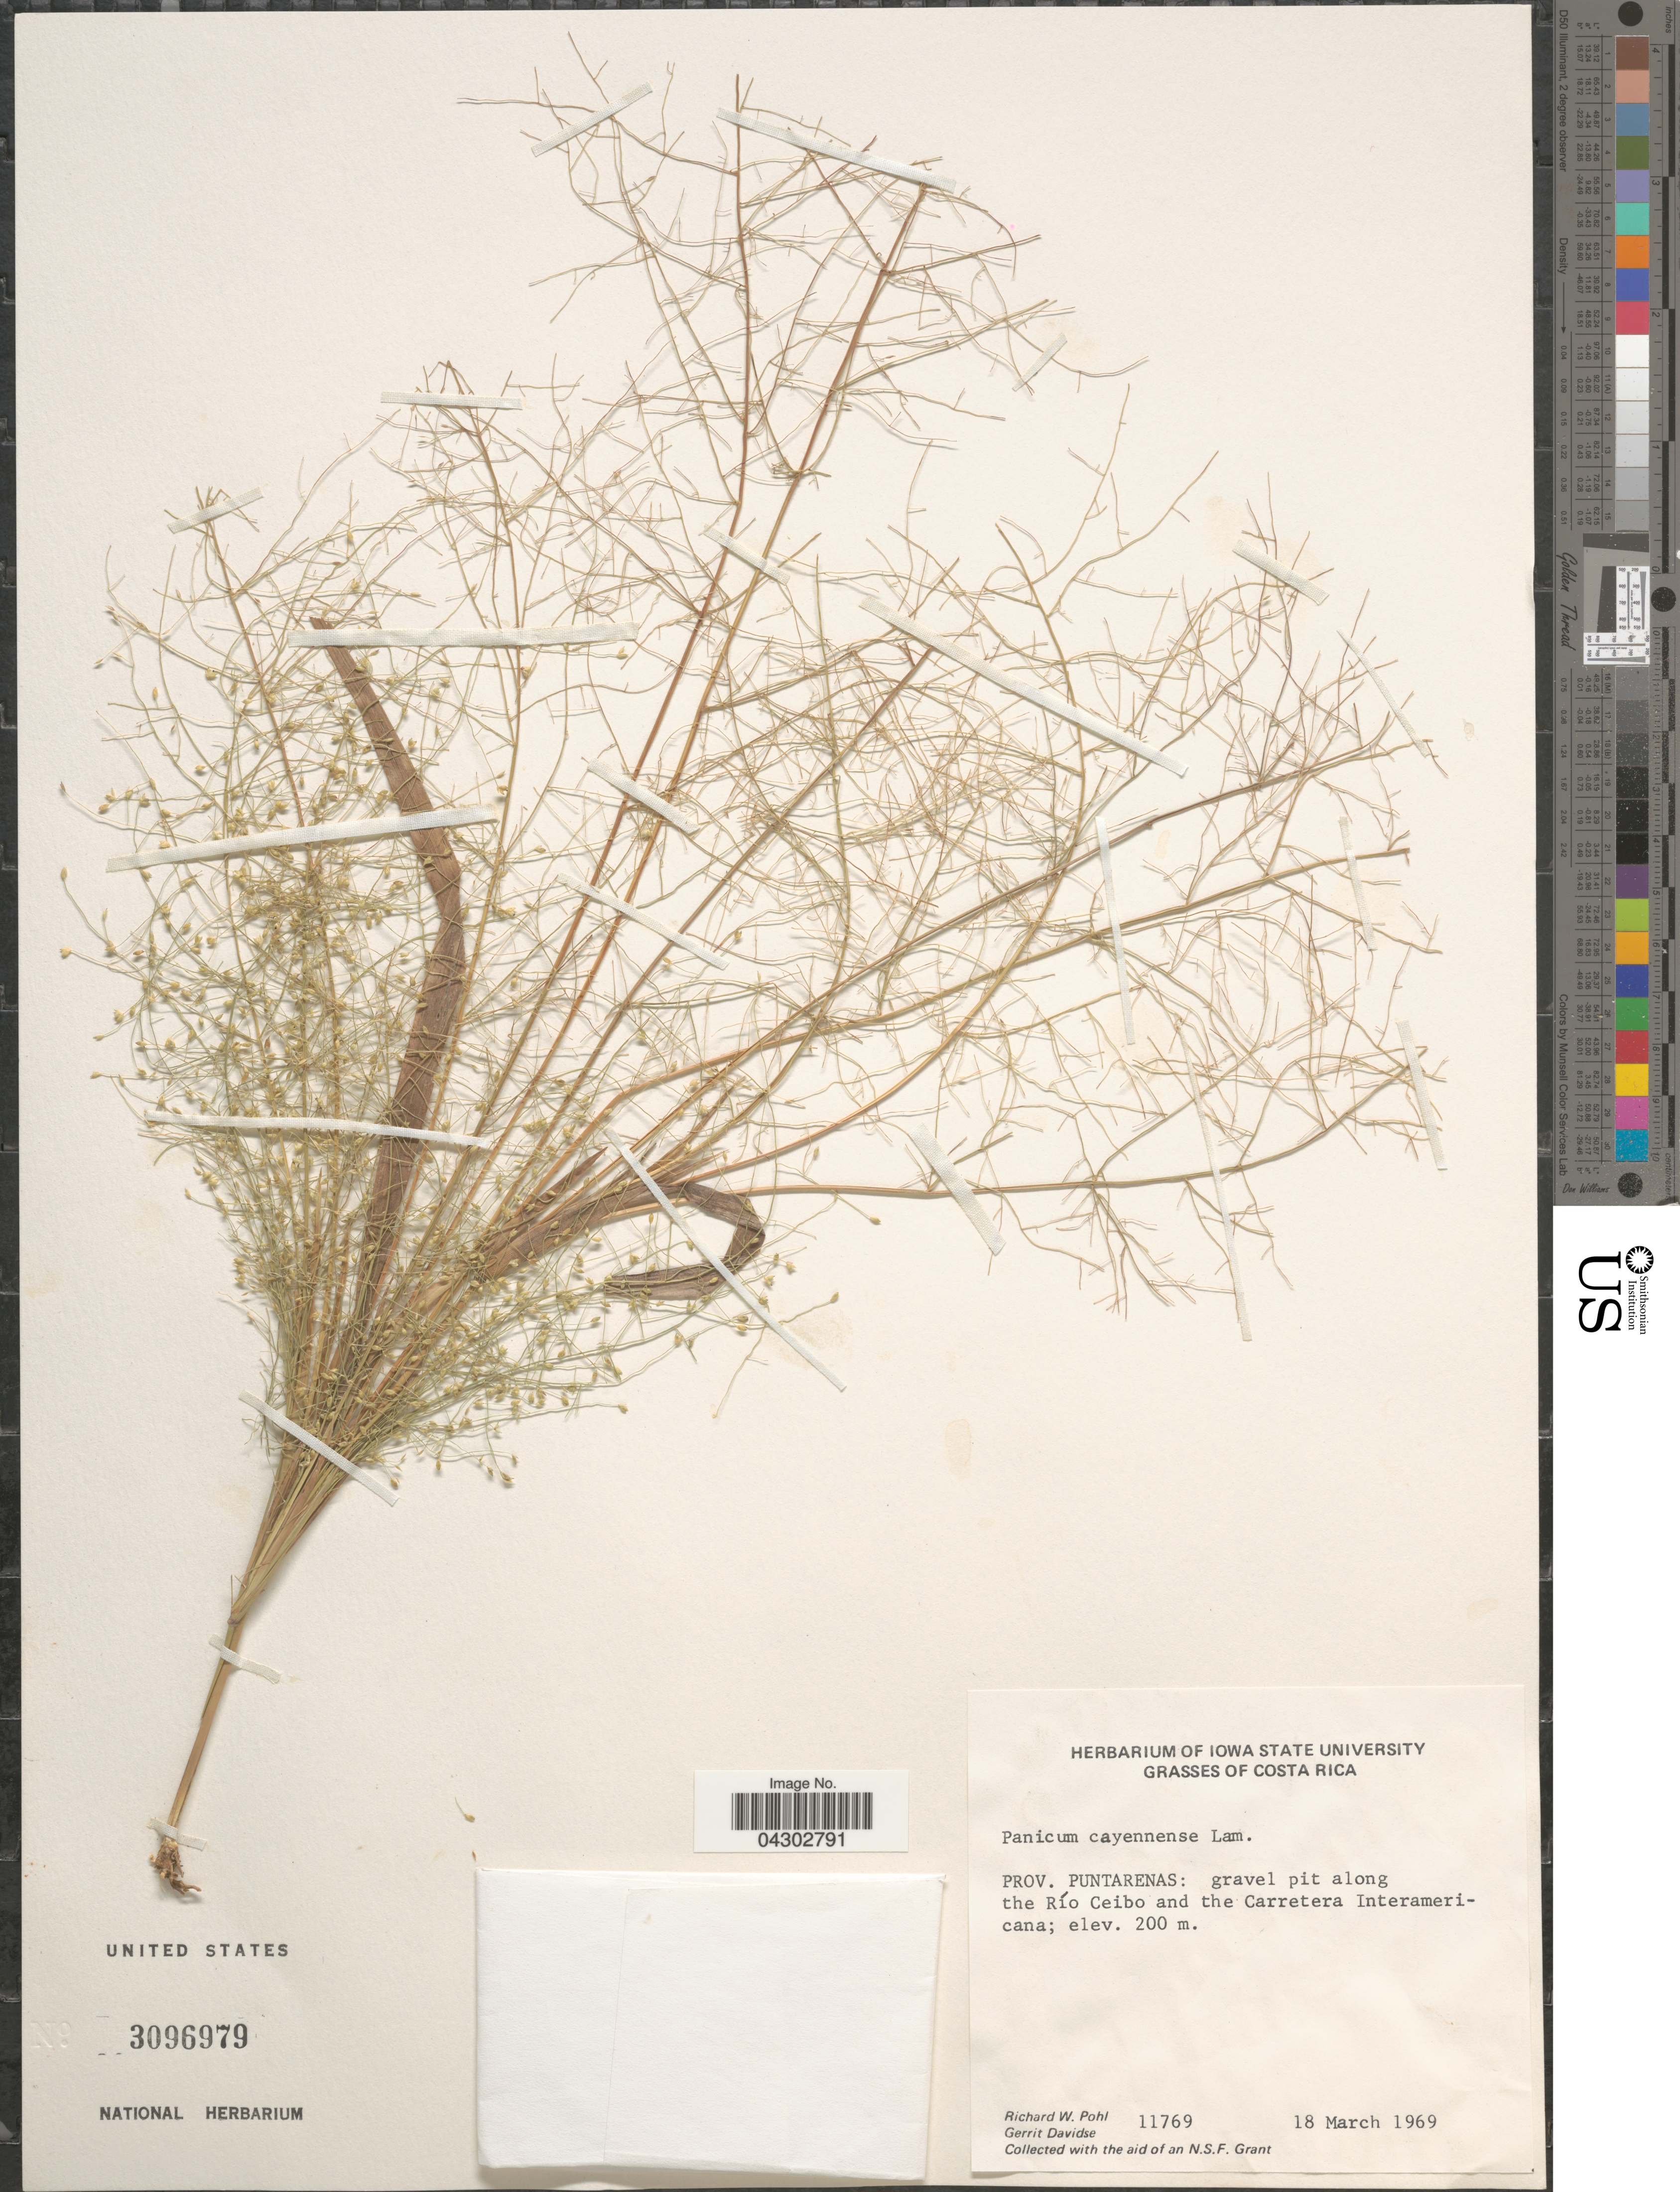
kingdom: Plantae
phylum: Tracheophyta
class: Liliopsida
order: Poales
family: Poaceae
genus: Panicum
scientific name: Panicum cayennense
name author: Lam.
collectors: R. W. Pohl & G. Davidse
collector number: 11769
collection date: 1969-03-18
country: Costa Rica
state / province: Puntarenas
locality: Gravel pit along the Río Ceibo and the Carretera Interamericana.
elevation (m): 200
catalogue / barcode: US 3096979